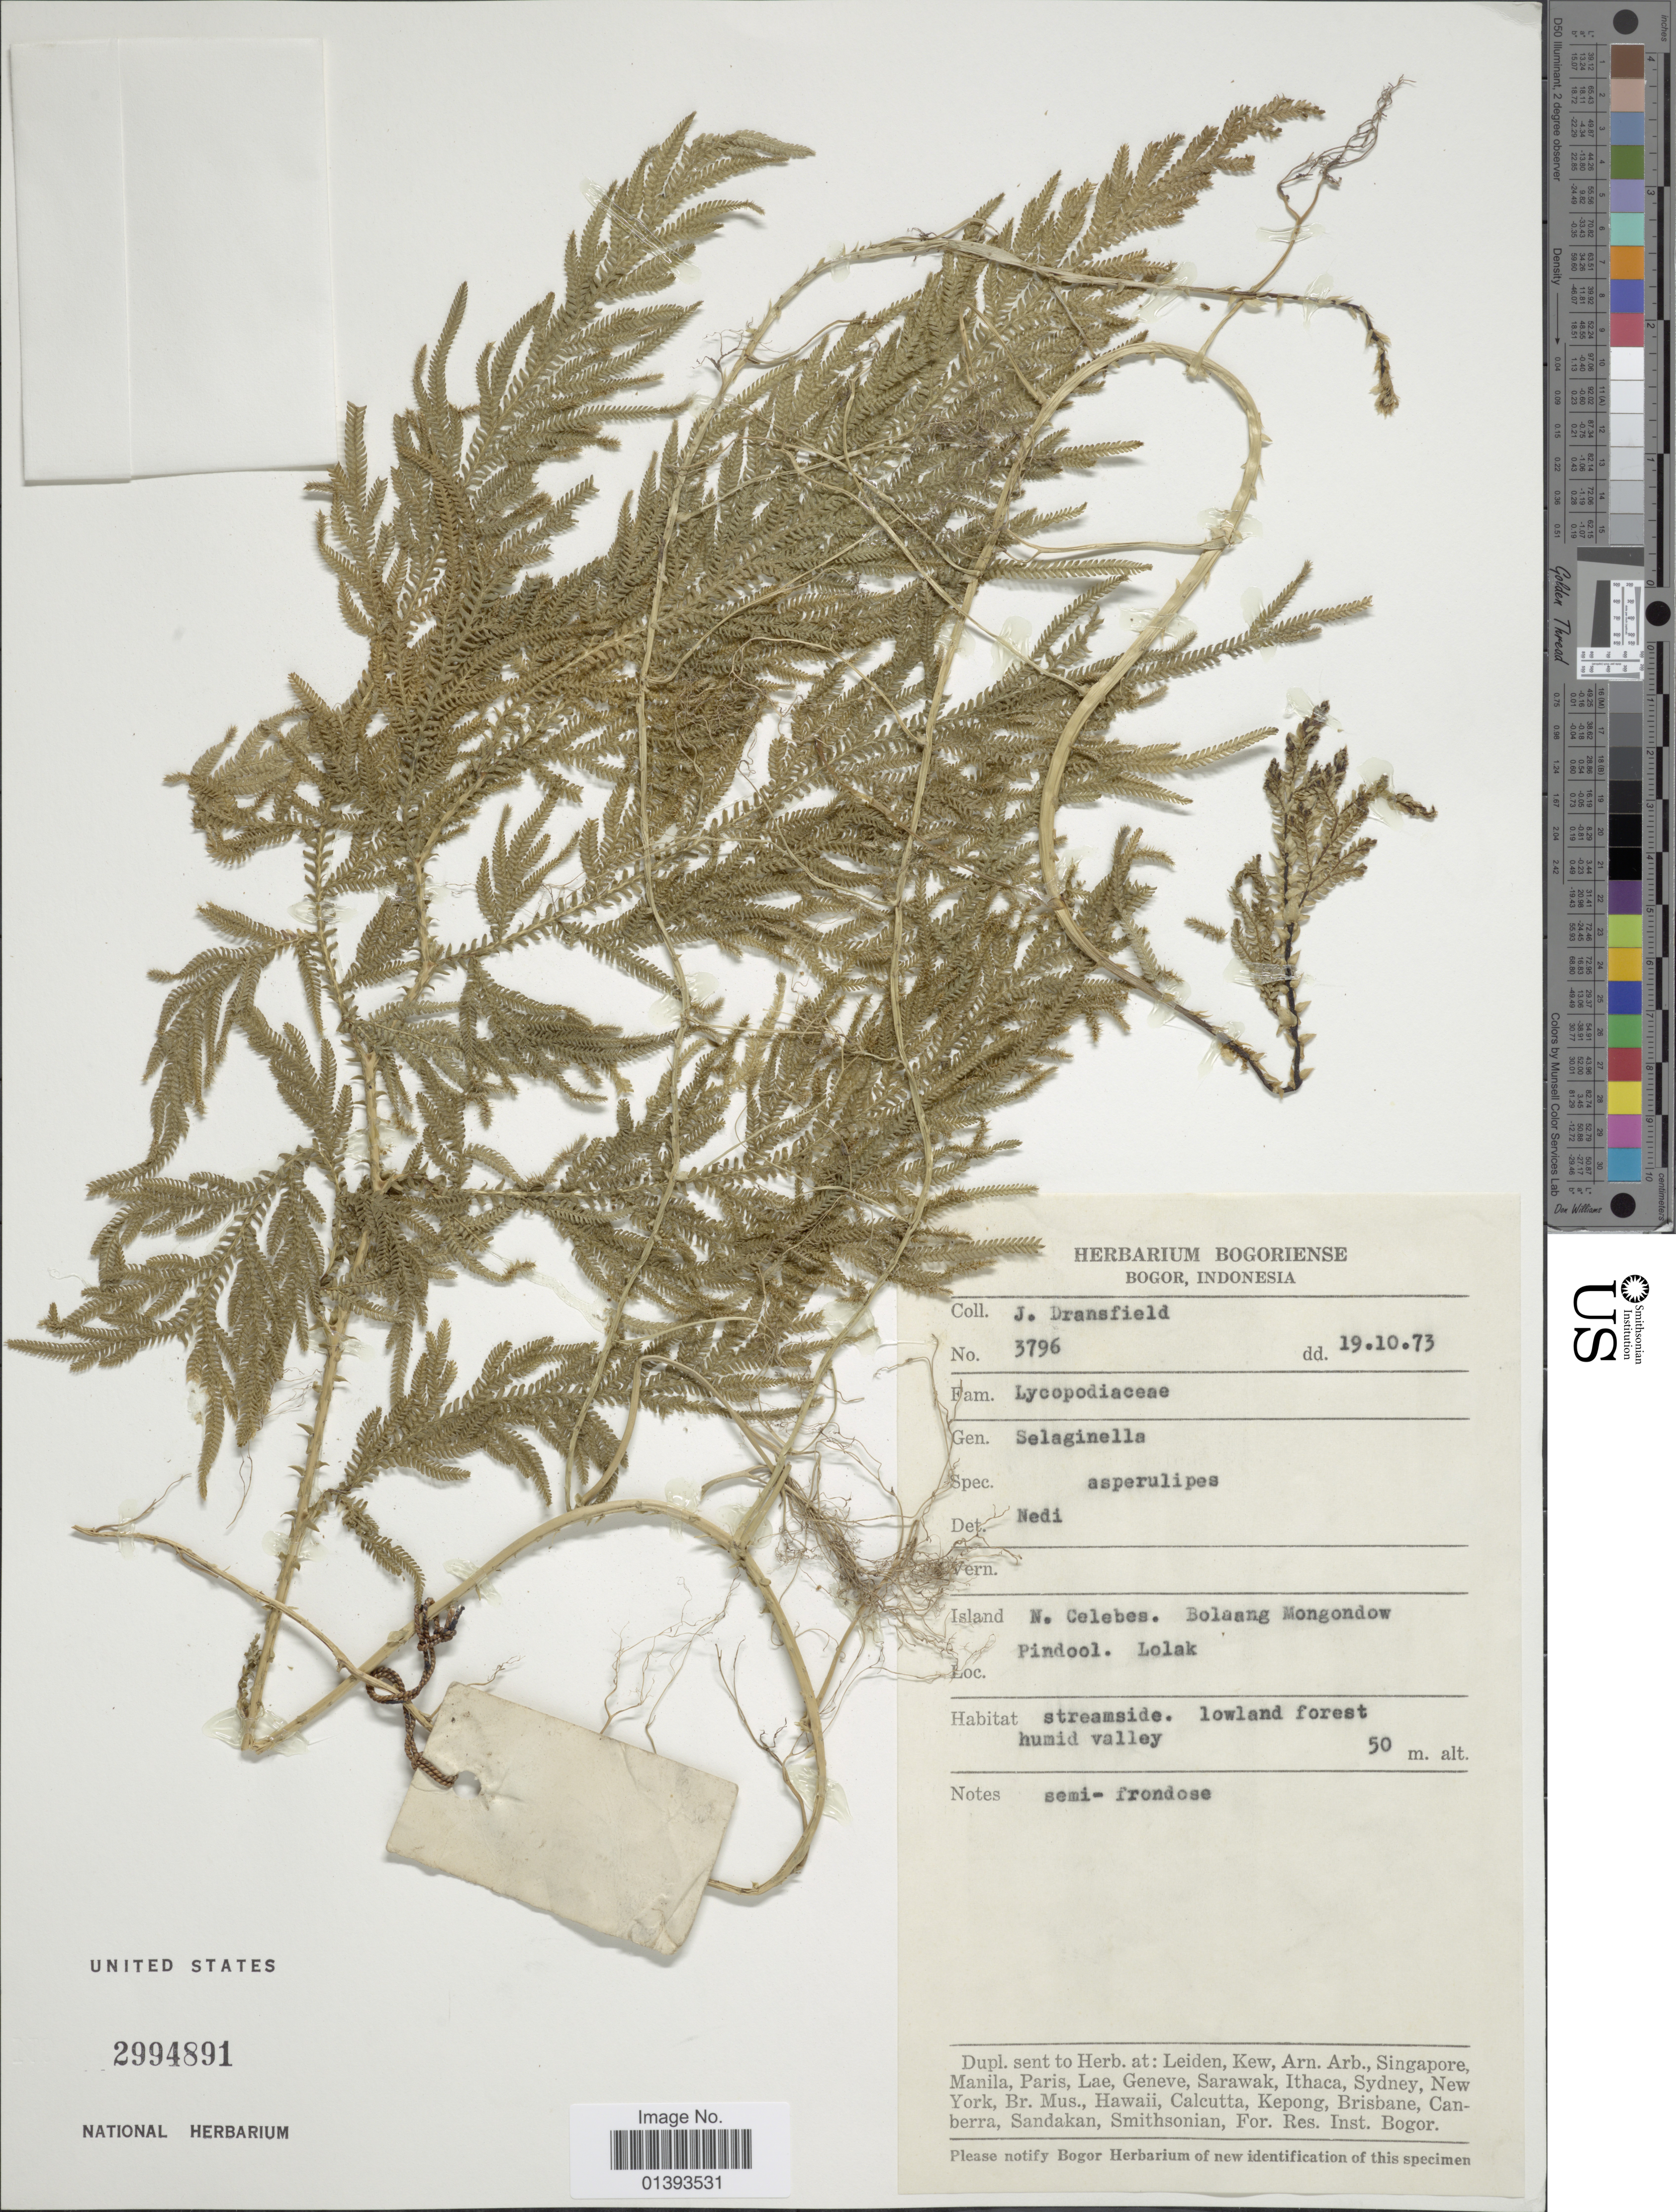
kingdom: Plantae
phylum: Tracheophyta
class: Lycopodiopsida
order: Selaginellales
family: Selaginellaceae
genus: Selaginella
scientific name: Selaginella asperulipes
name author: Alderw.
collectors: J. Dransfield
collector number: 3796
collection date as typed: Transcribed d/m/y: 19/10/73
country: Indonesia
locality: Island N. Celebes, Bolaang Mongodow Pindool, Lolak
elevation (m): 50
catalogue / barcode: US 2994891